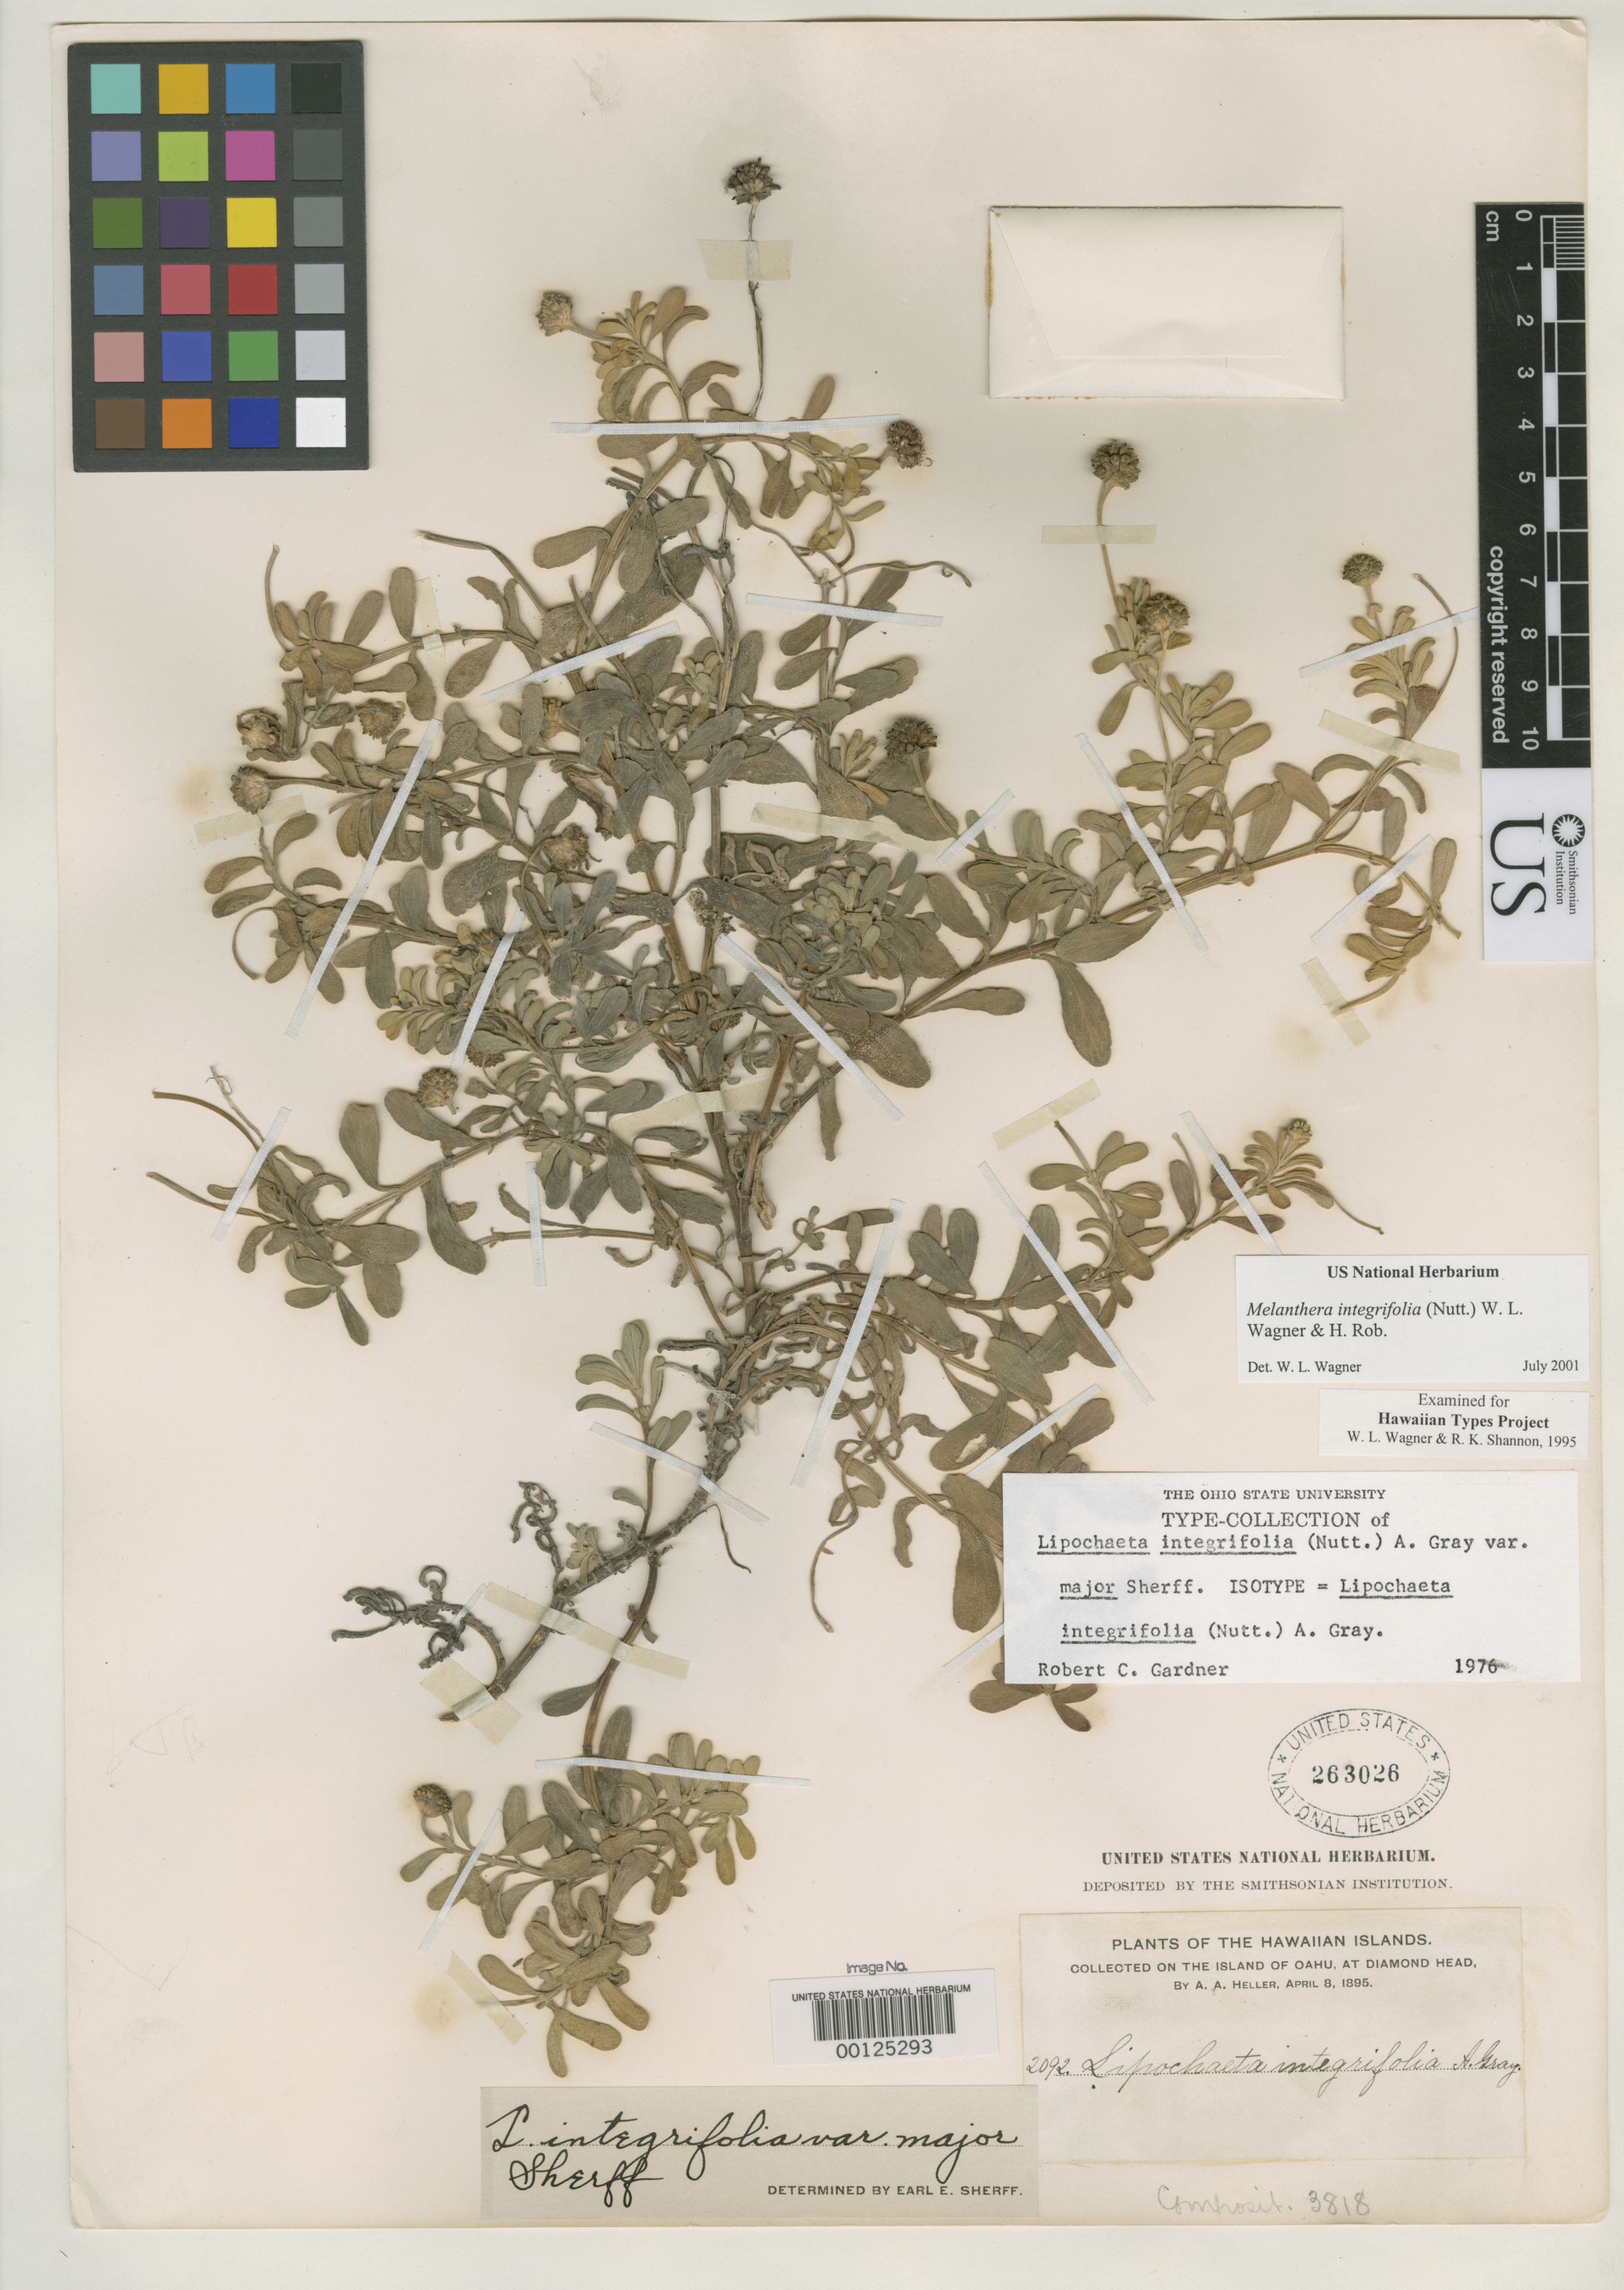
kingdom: Plantae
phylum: Tracheophyta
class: Magnoliopsida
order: Asterales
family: Asteraceae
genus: Lipochaeta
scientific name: Lipochaeta integrifolia var. major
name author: Sherff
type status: Isotype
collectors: A. A. Heller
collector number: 2092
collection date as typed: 08 Apr 1895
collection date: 1895-04-08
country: United States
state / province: Hawaii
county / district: Honolulu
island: Oahu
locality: Diamond Head.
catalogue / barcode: US 263026